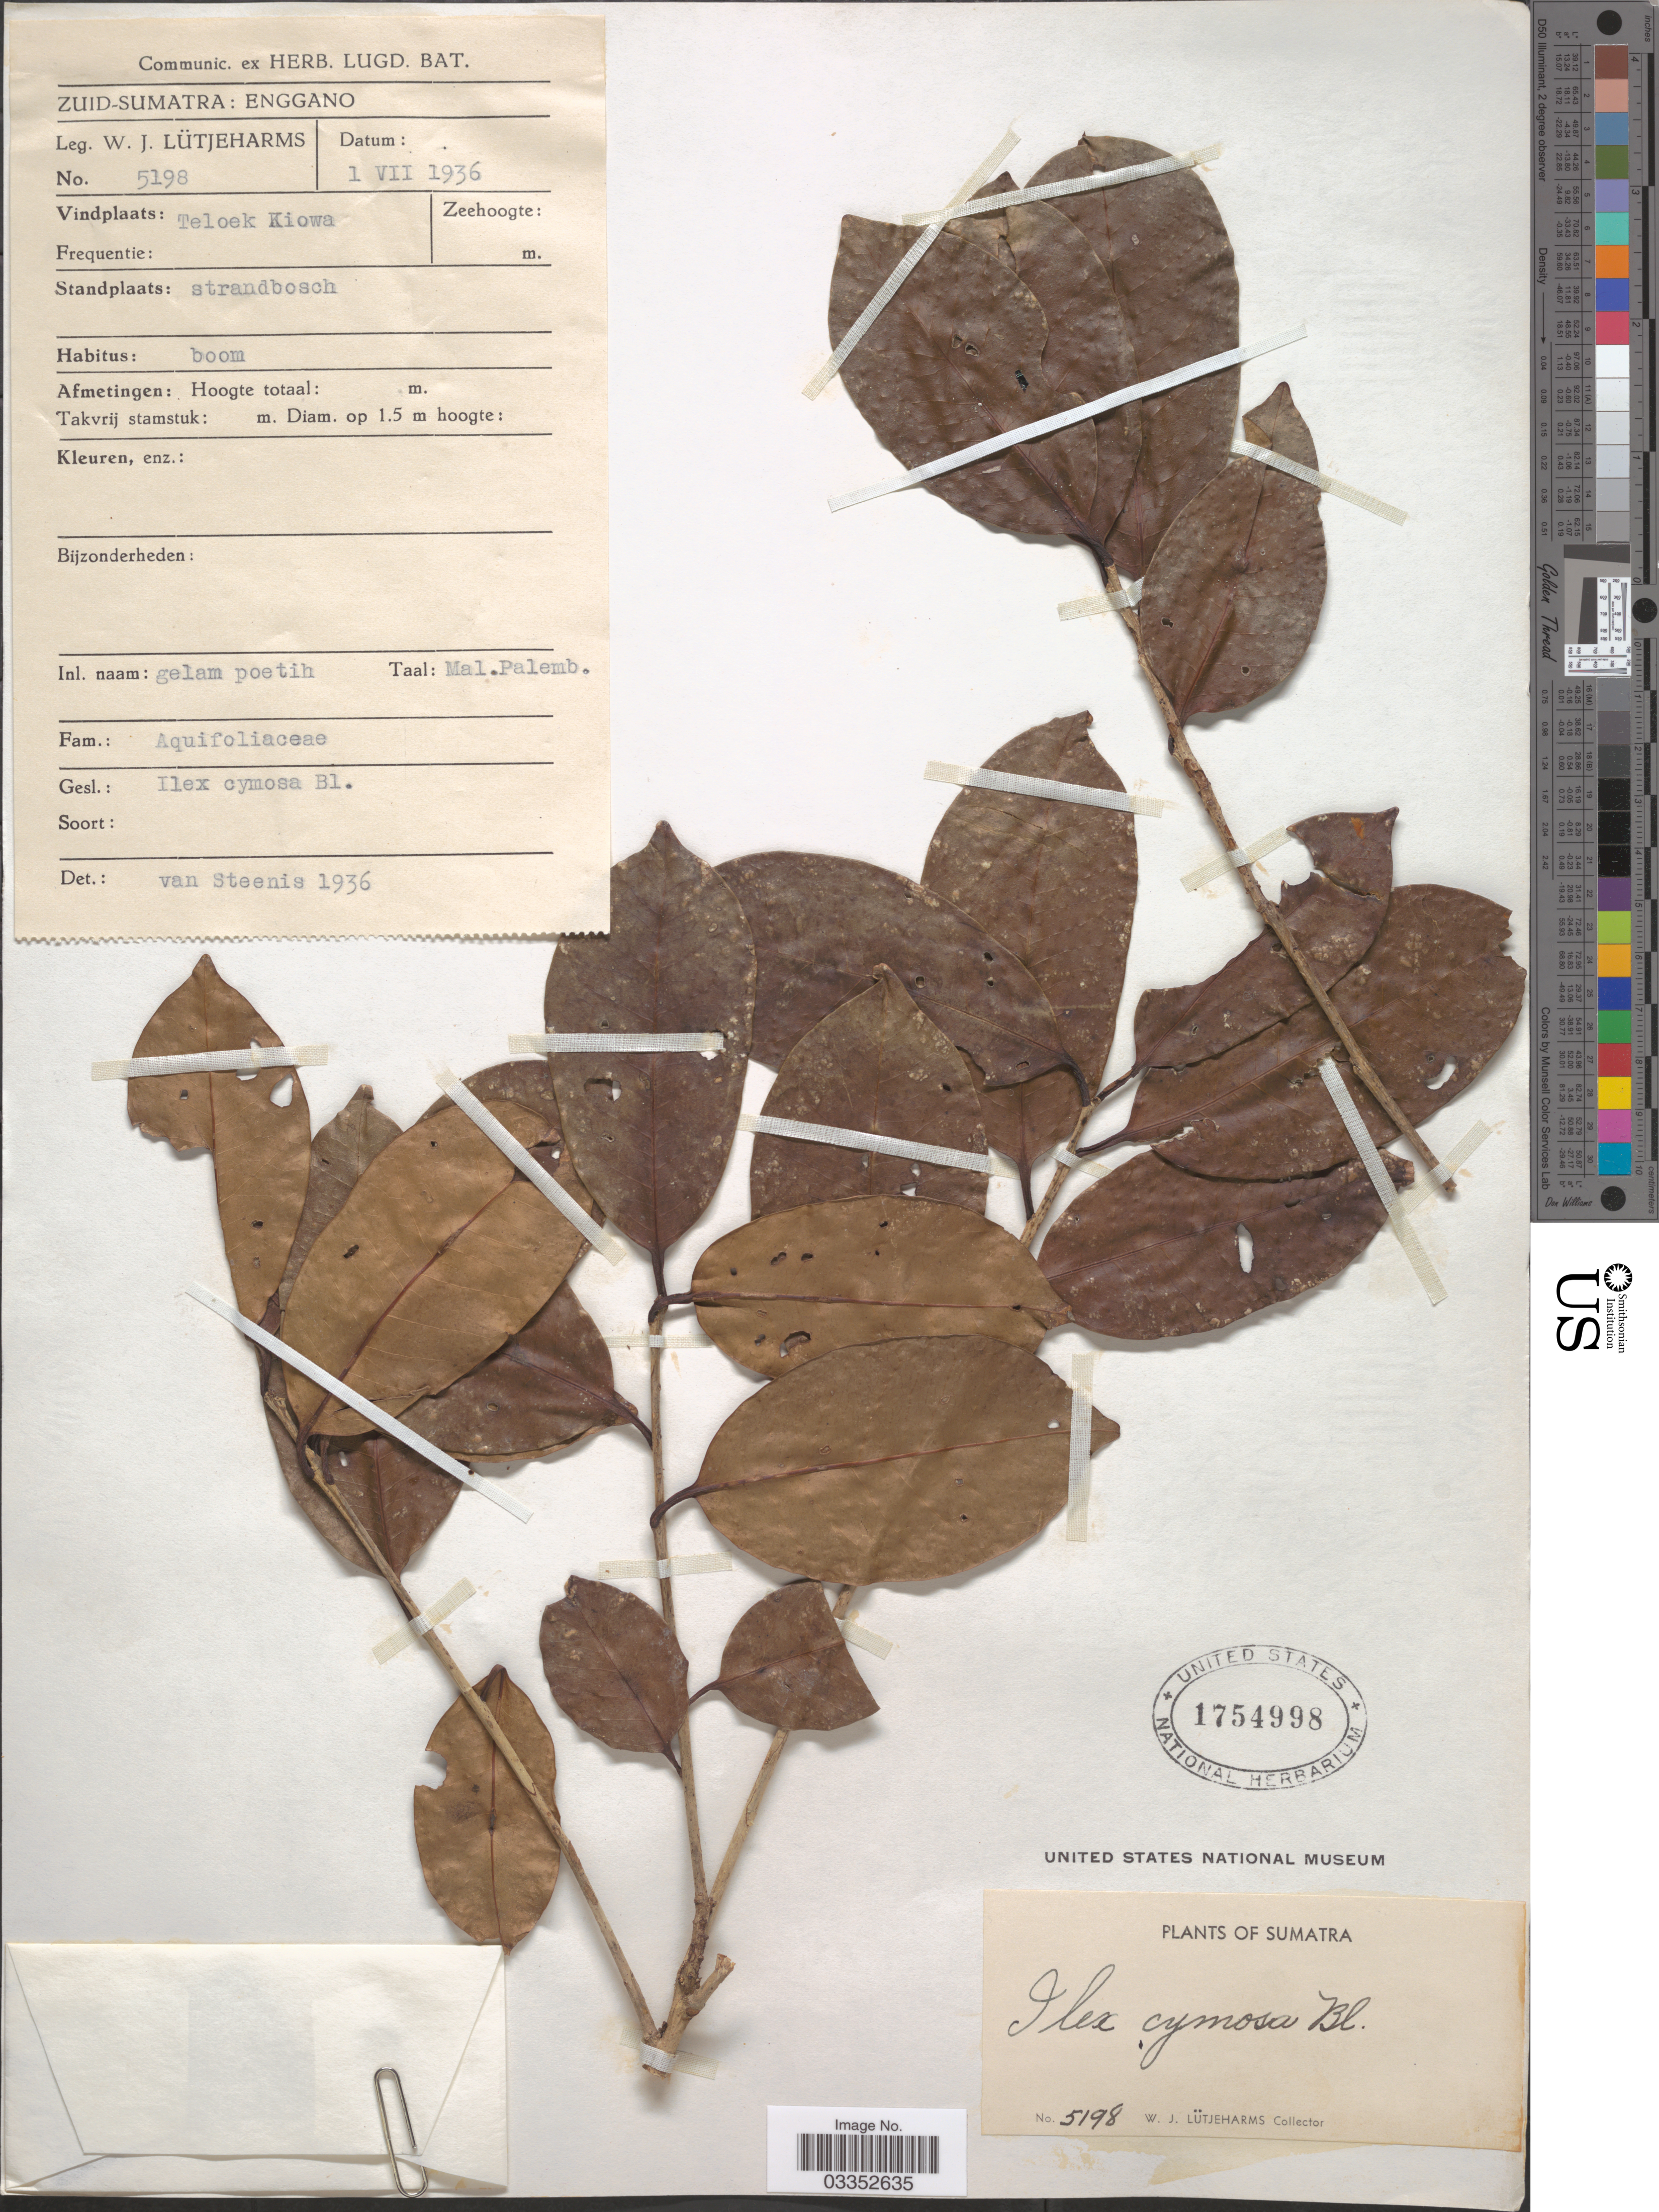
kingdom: Plantae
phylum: Tracheophyta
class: Magnoliopsida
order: Aquifoliales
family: Aquifoliaceae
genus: Ilex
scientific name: Ilex cymosa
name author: Blume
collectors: W. Lütjeharms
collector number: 5198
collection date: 1936-07-01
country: Indonesia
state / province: Sumatra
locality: Zuid-Sumatra: Enggano. Teloek Kiowa.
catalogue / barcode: US 1754998